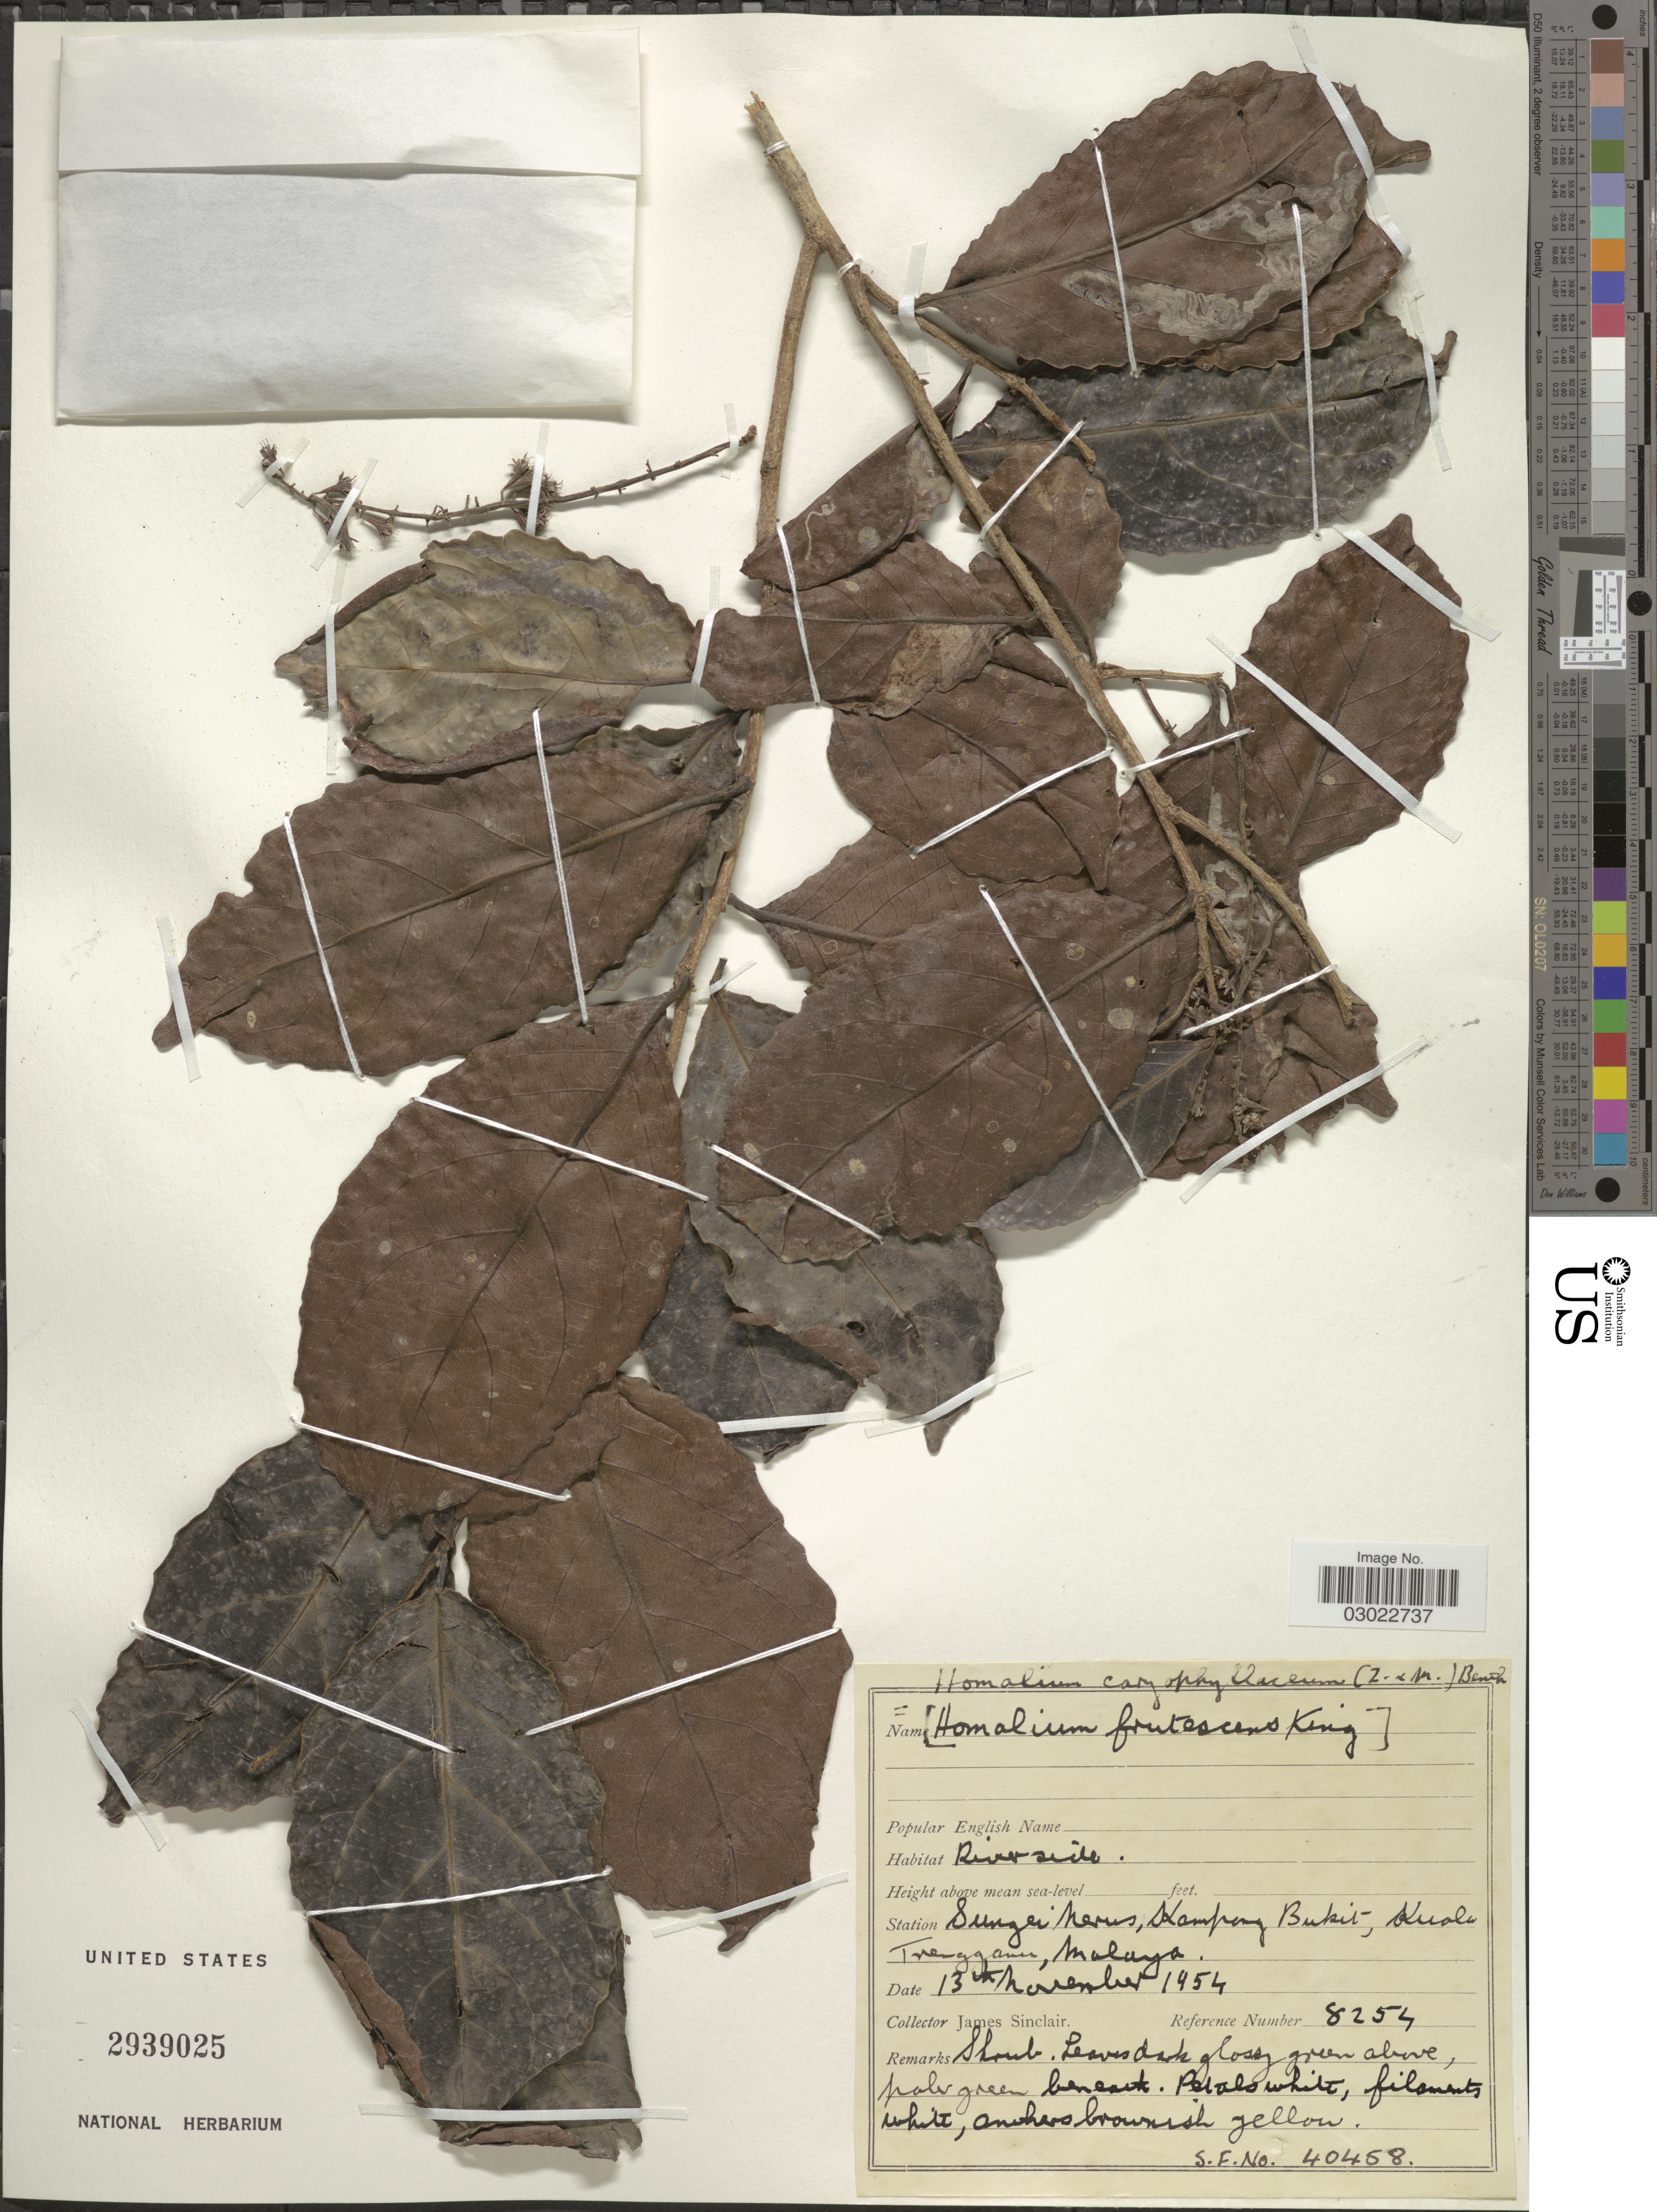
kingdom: Plantae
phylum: Tracheophyta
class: Magnoliopsida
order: Malpighiales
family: Salicaceae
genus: Homalium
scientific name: Homalium caryophyllaceum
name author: Benth.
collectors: J. Sinclair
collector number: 8254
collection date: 1954-11-13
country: Malaysia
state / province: Terengganu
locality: Sungei Nerus, Kampong Bukit, Kuala, Trengganu, Malaya.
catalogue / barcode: US 2939025